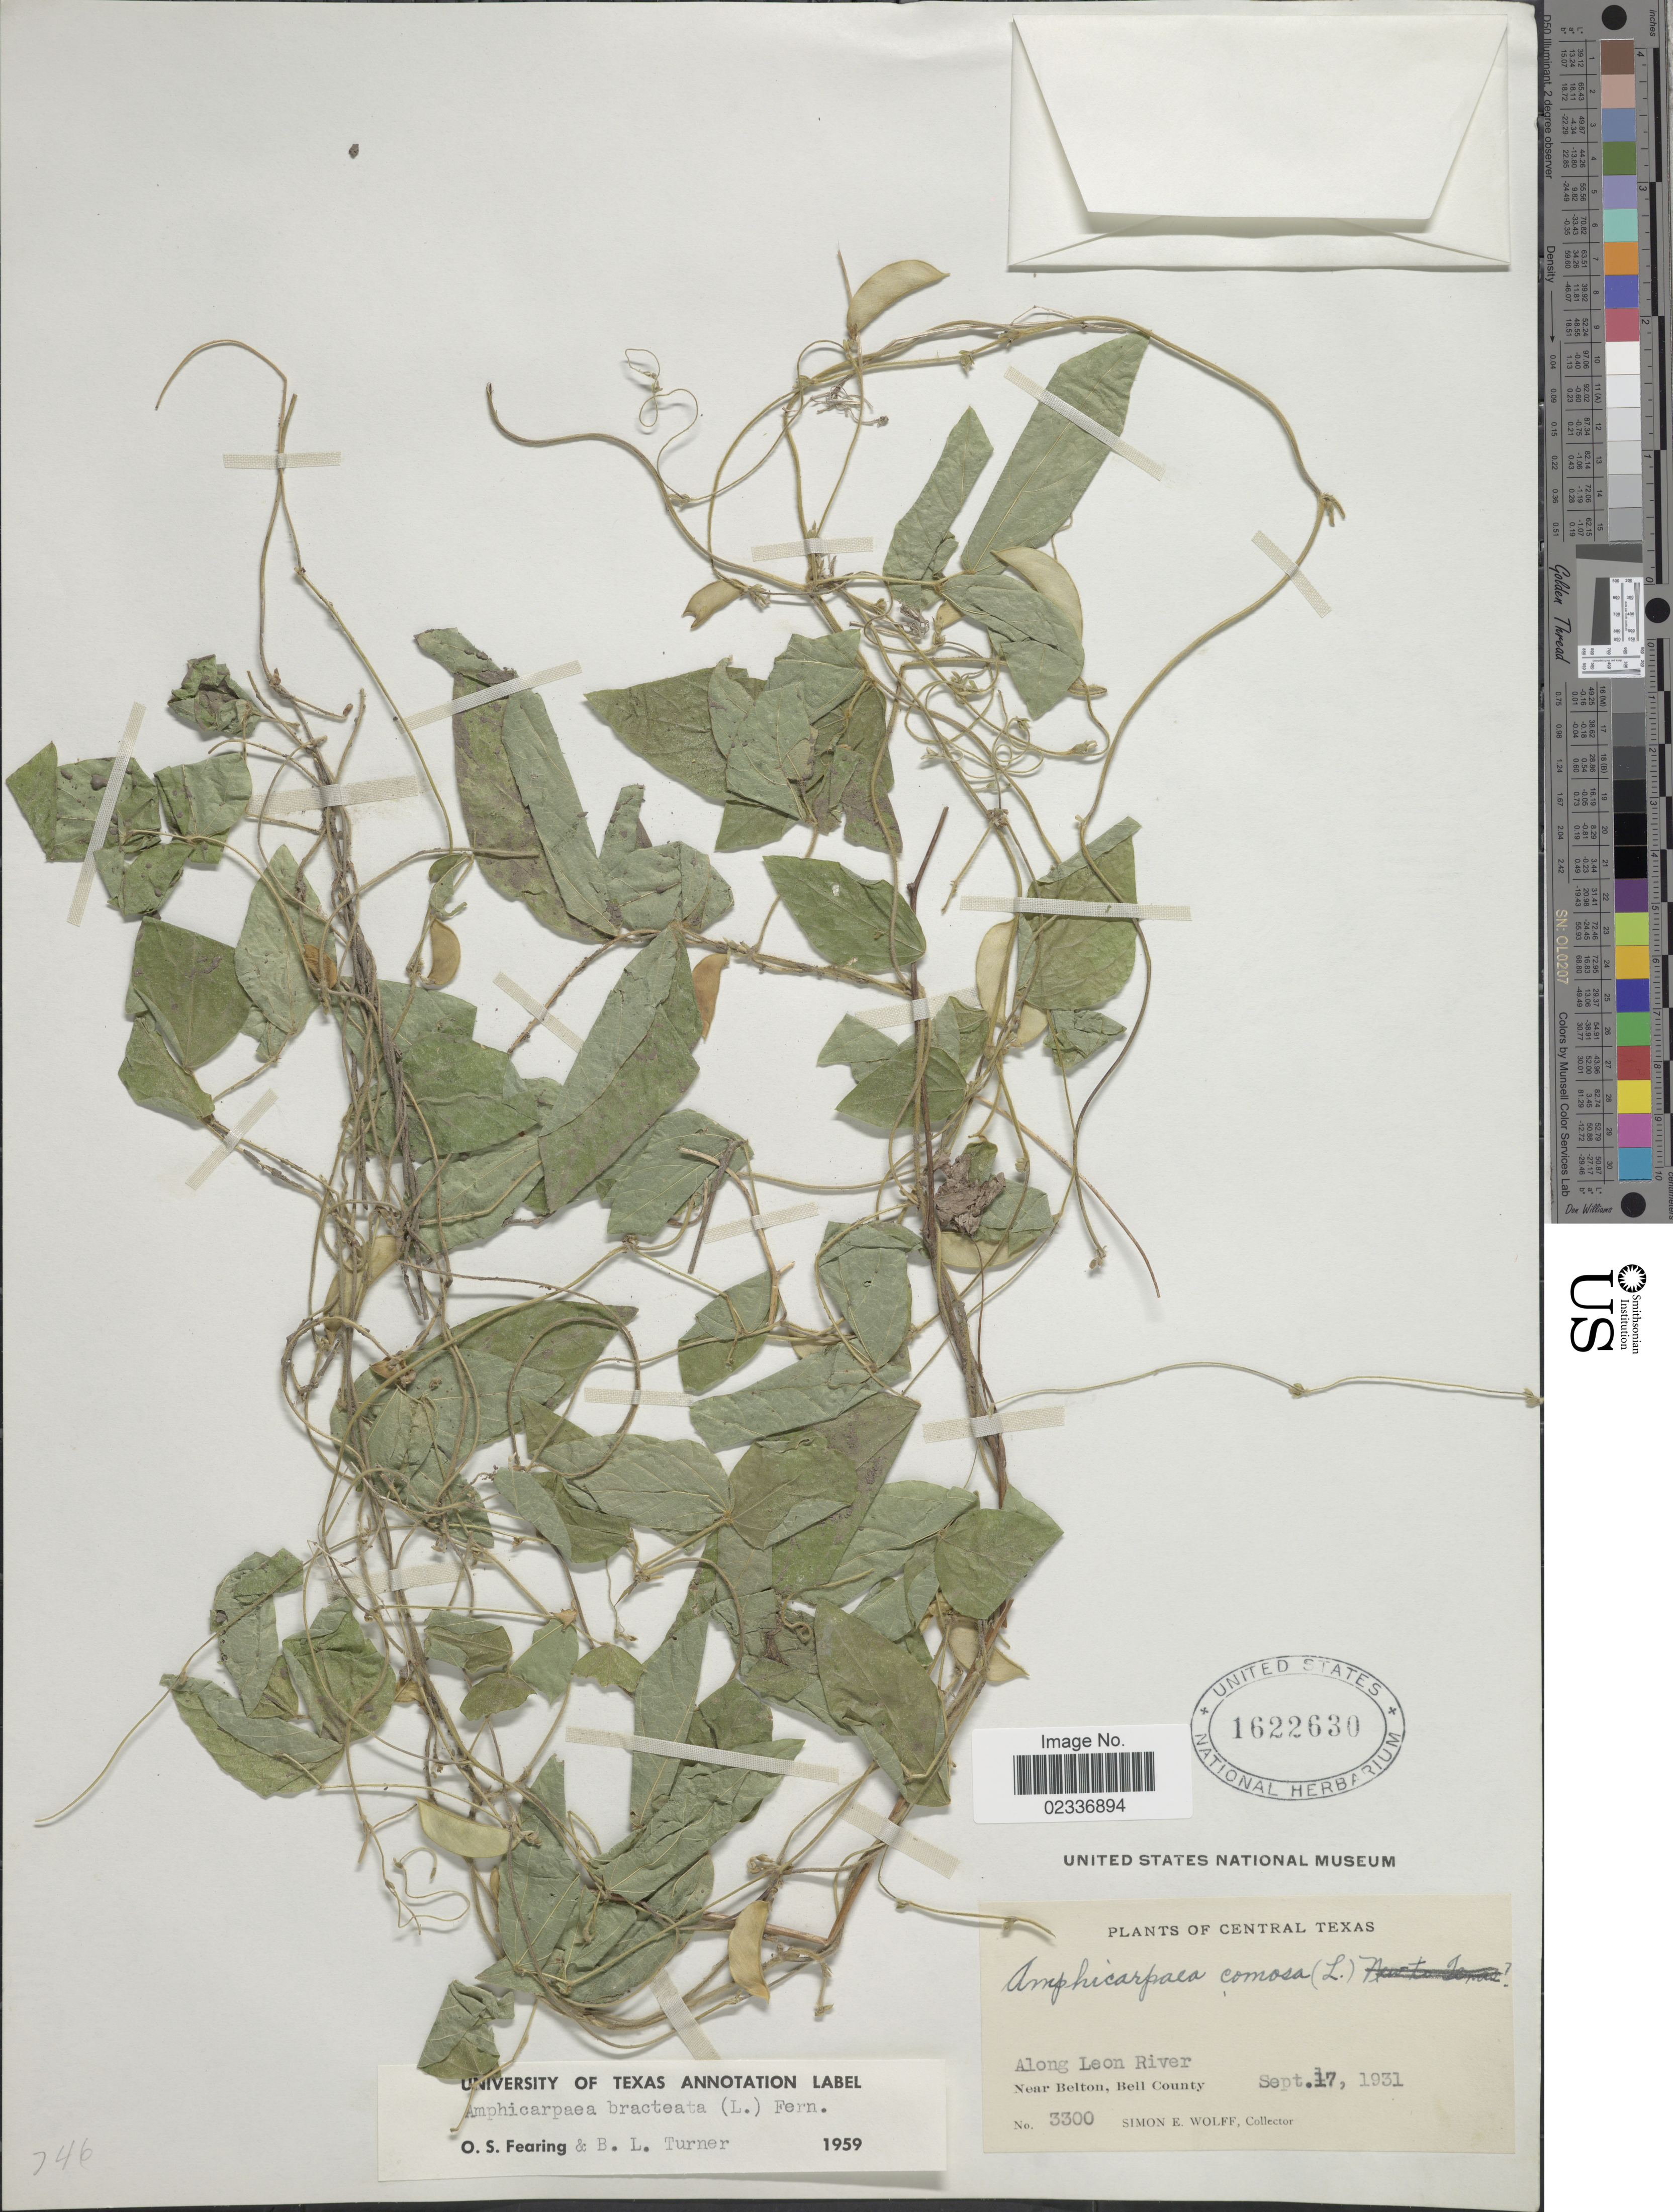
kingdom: Plantae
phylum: Tracheophyta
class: Magnoliopsida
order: Fabales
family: Fabaceae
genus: Amphicarpaea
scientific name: Amphicarpaea bracteata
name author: (L.) Fernald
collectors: S. E. Wolff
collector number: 3300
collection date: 1931-09-17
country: United States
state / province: Texas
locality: Central Texas. Along Leon River, Near Belton, Bell County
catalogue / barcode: US 1622630